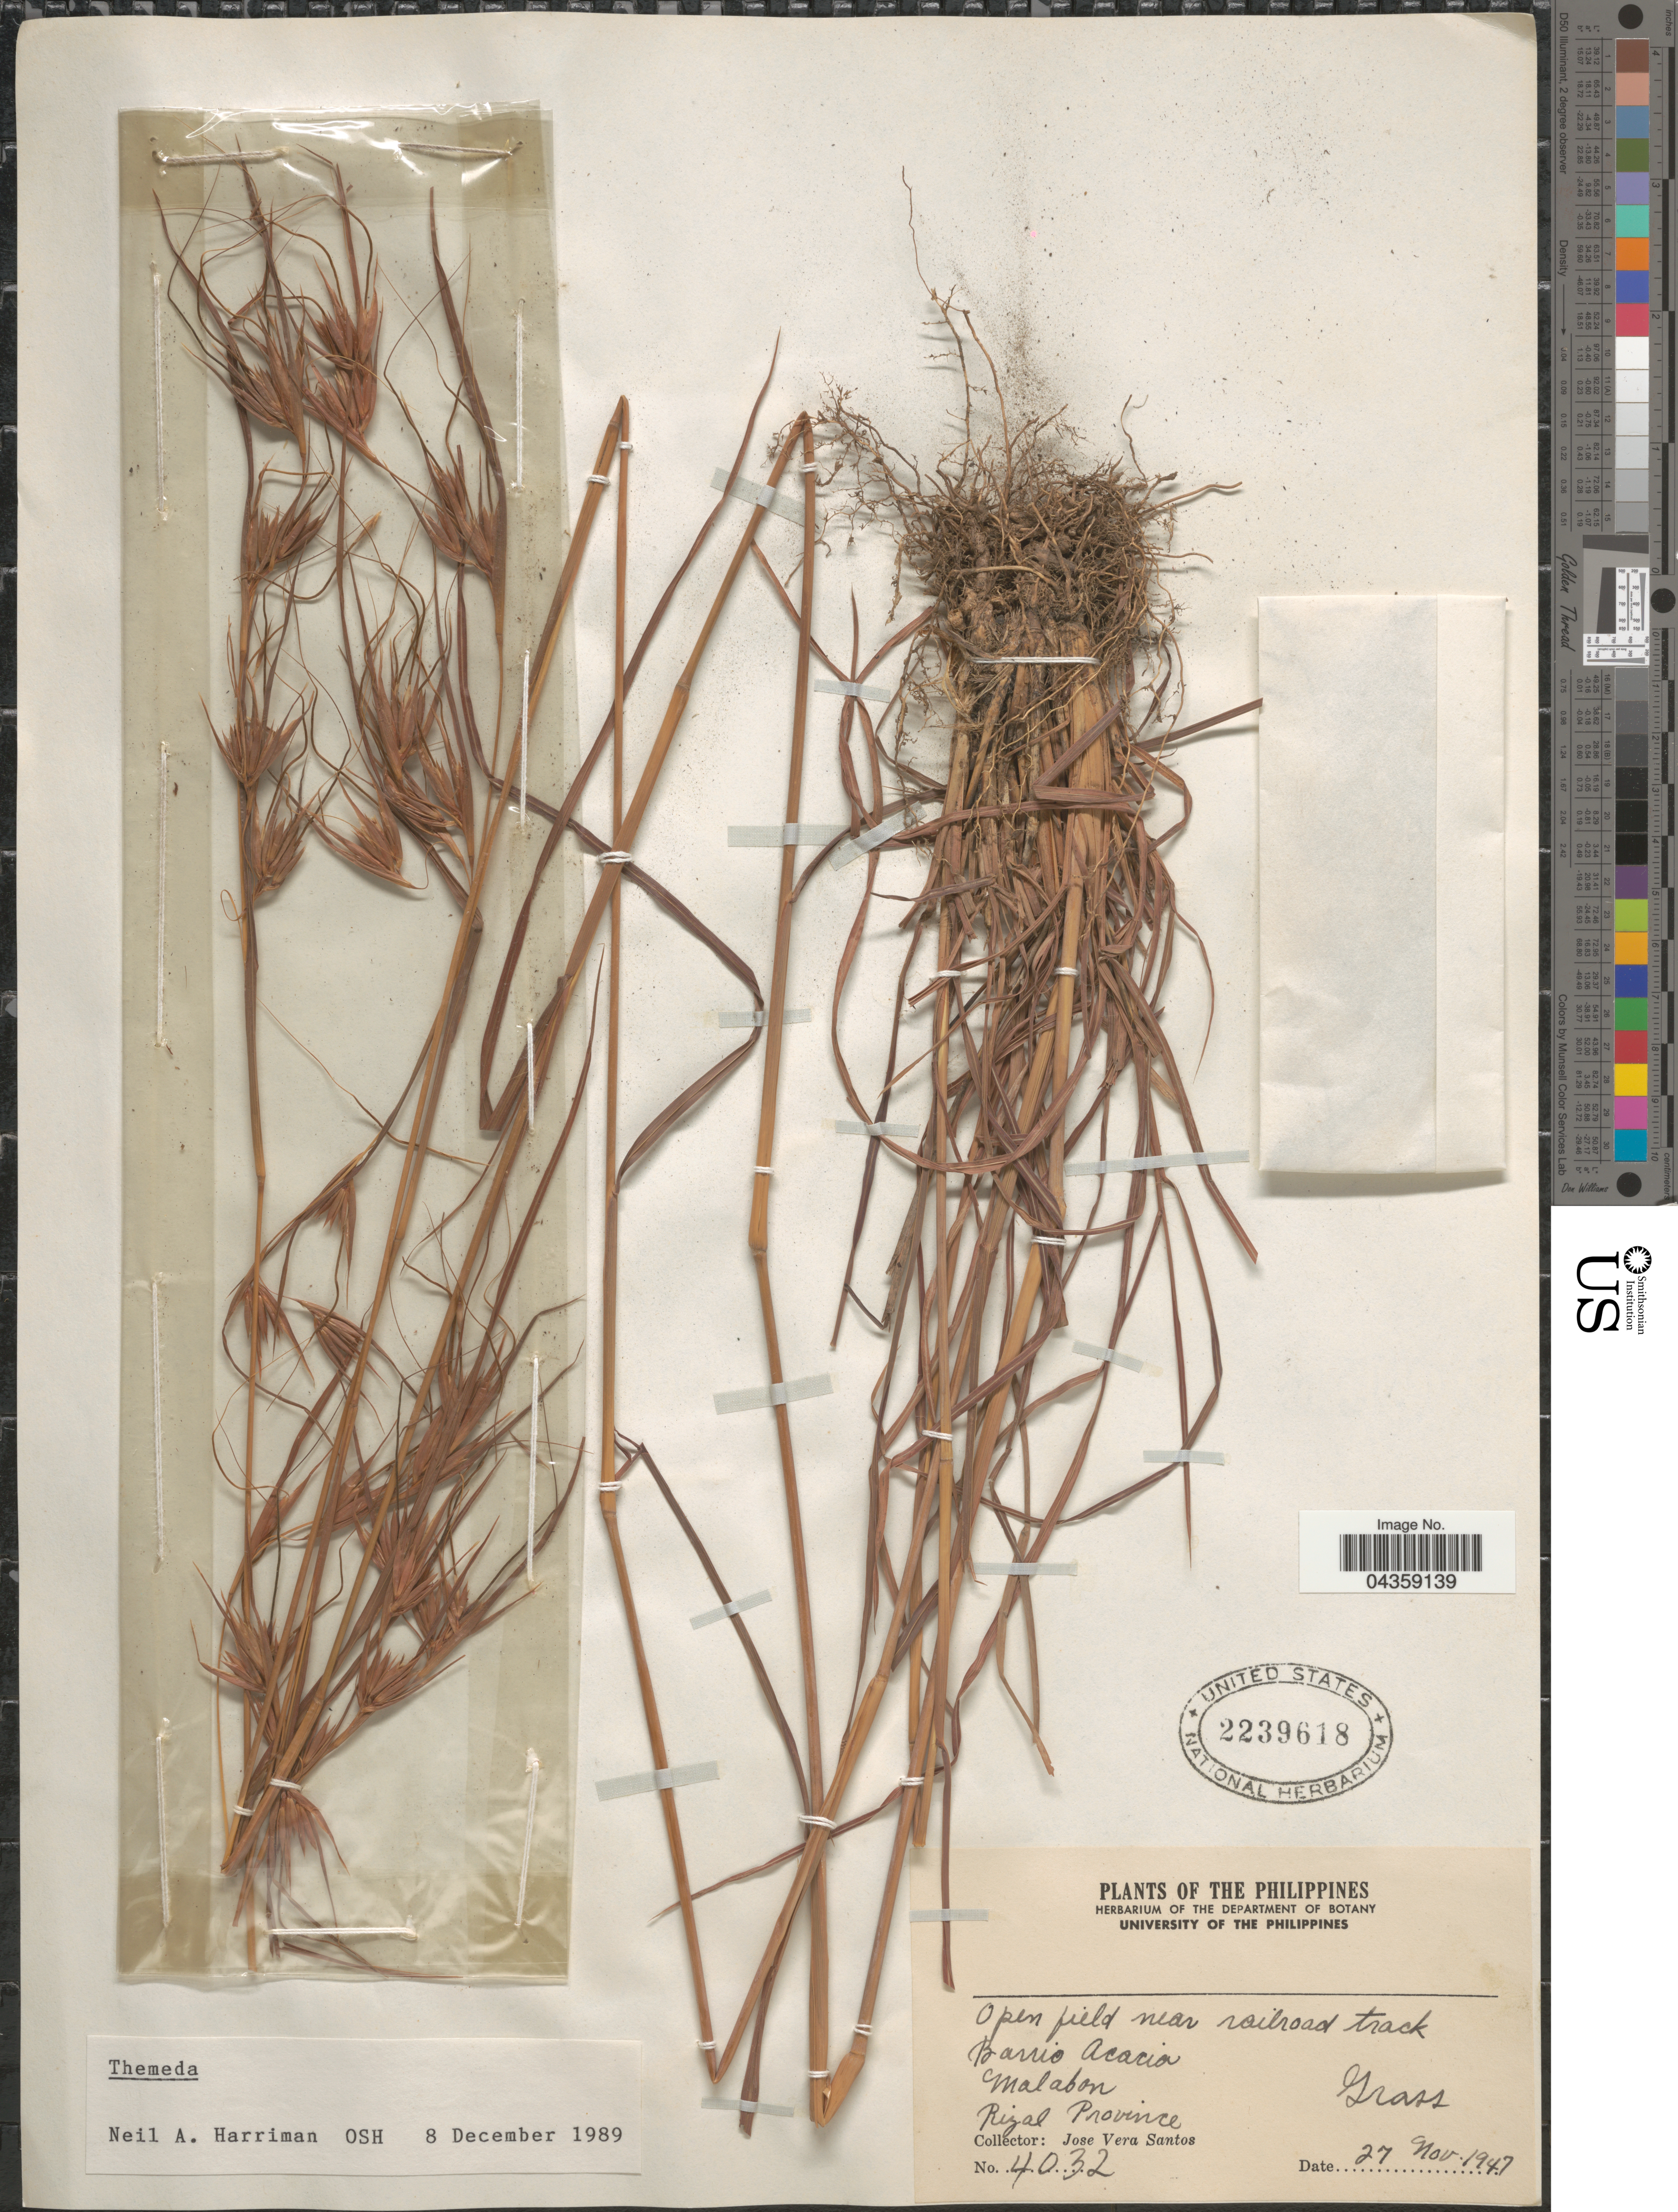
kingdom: Plantae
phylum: Tracheophyta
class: Liliopsida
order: Poales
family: Poaceae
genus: Themeda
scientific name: Themeda sp.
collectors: J. V. Santos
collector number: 4032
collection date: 1947-11-27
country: Philippines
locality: Barrio Acacia. Malabon. Rizal Province.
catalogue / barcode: US 2239618